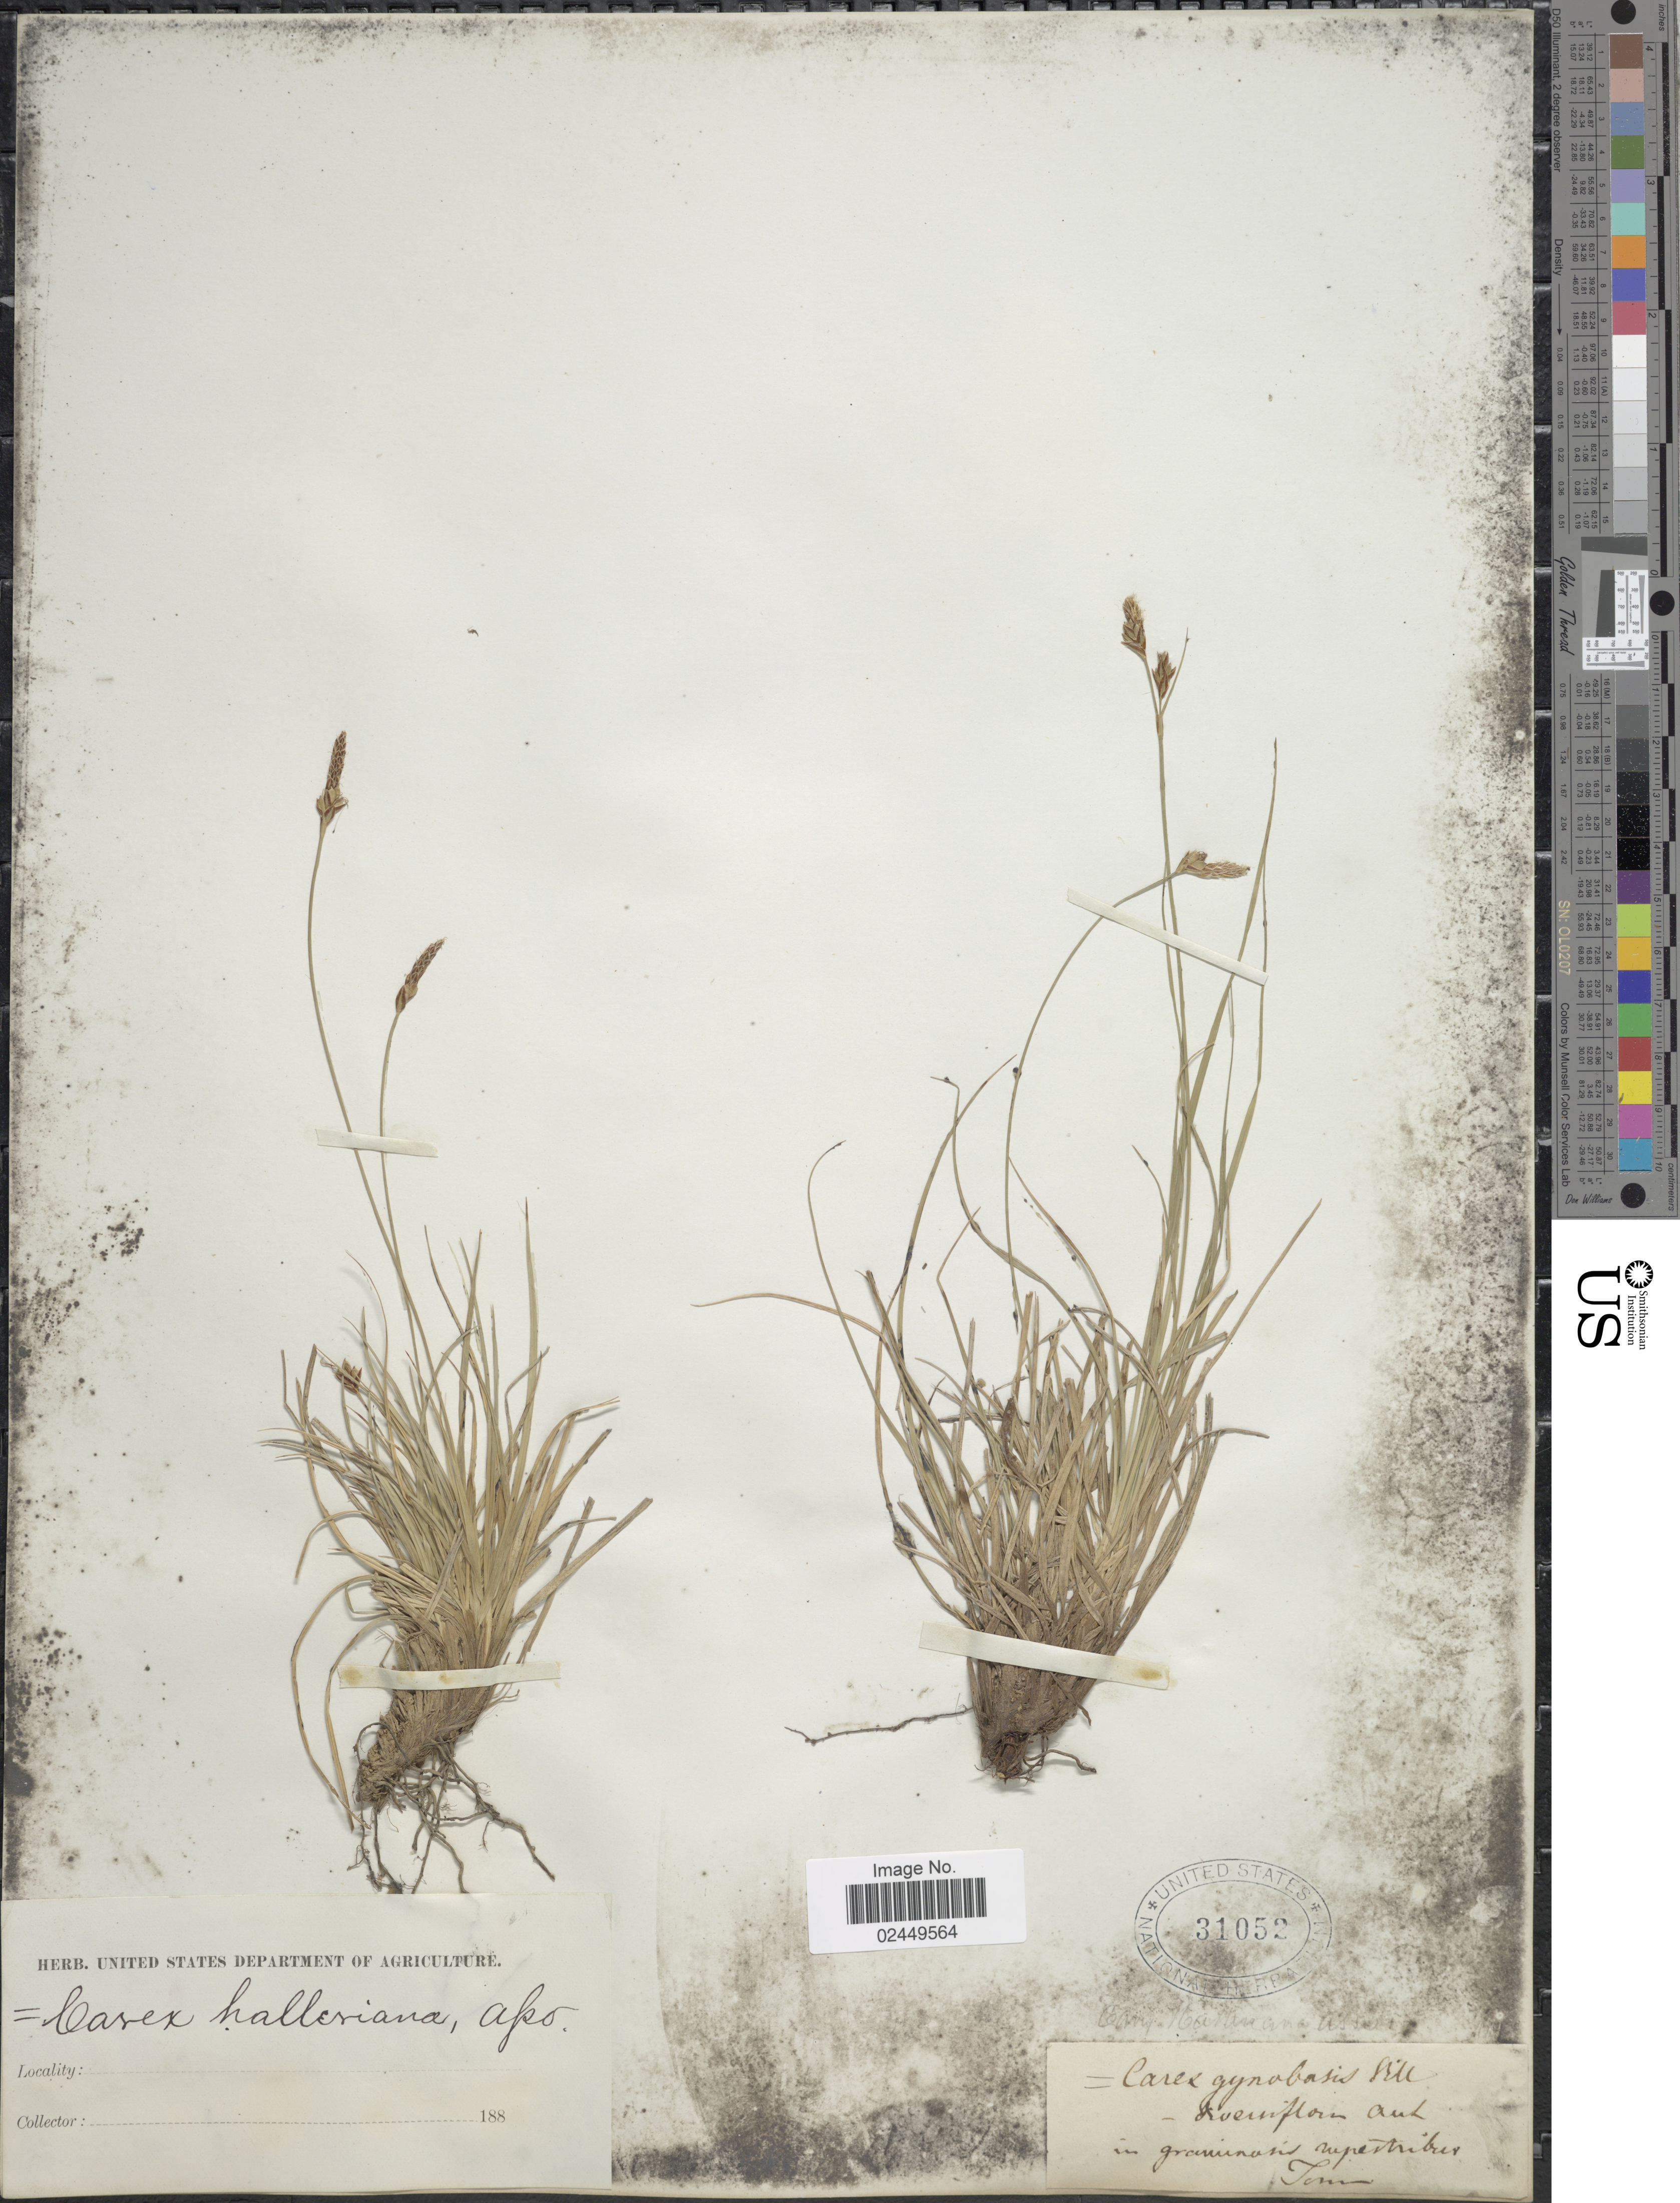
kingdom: Plantae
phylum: Tracheophyta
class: Liliopsida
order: Poales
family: Cyperaceae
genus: Carex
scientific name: Carex halleriana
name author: Asso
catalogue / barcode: US 31052